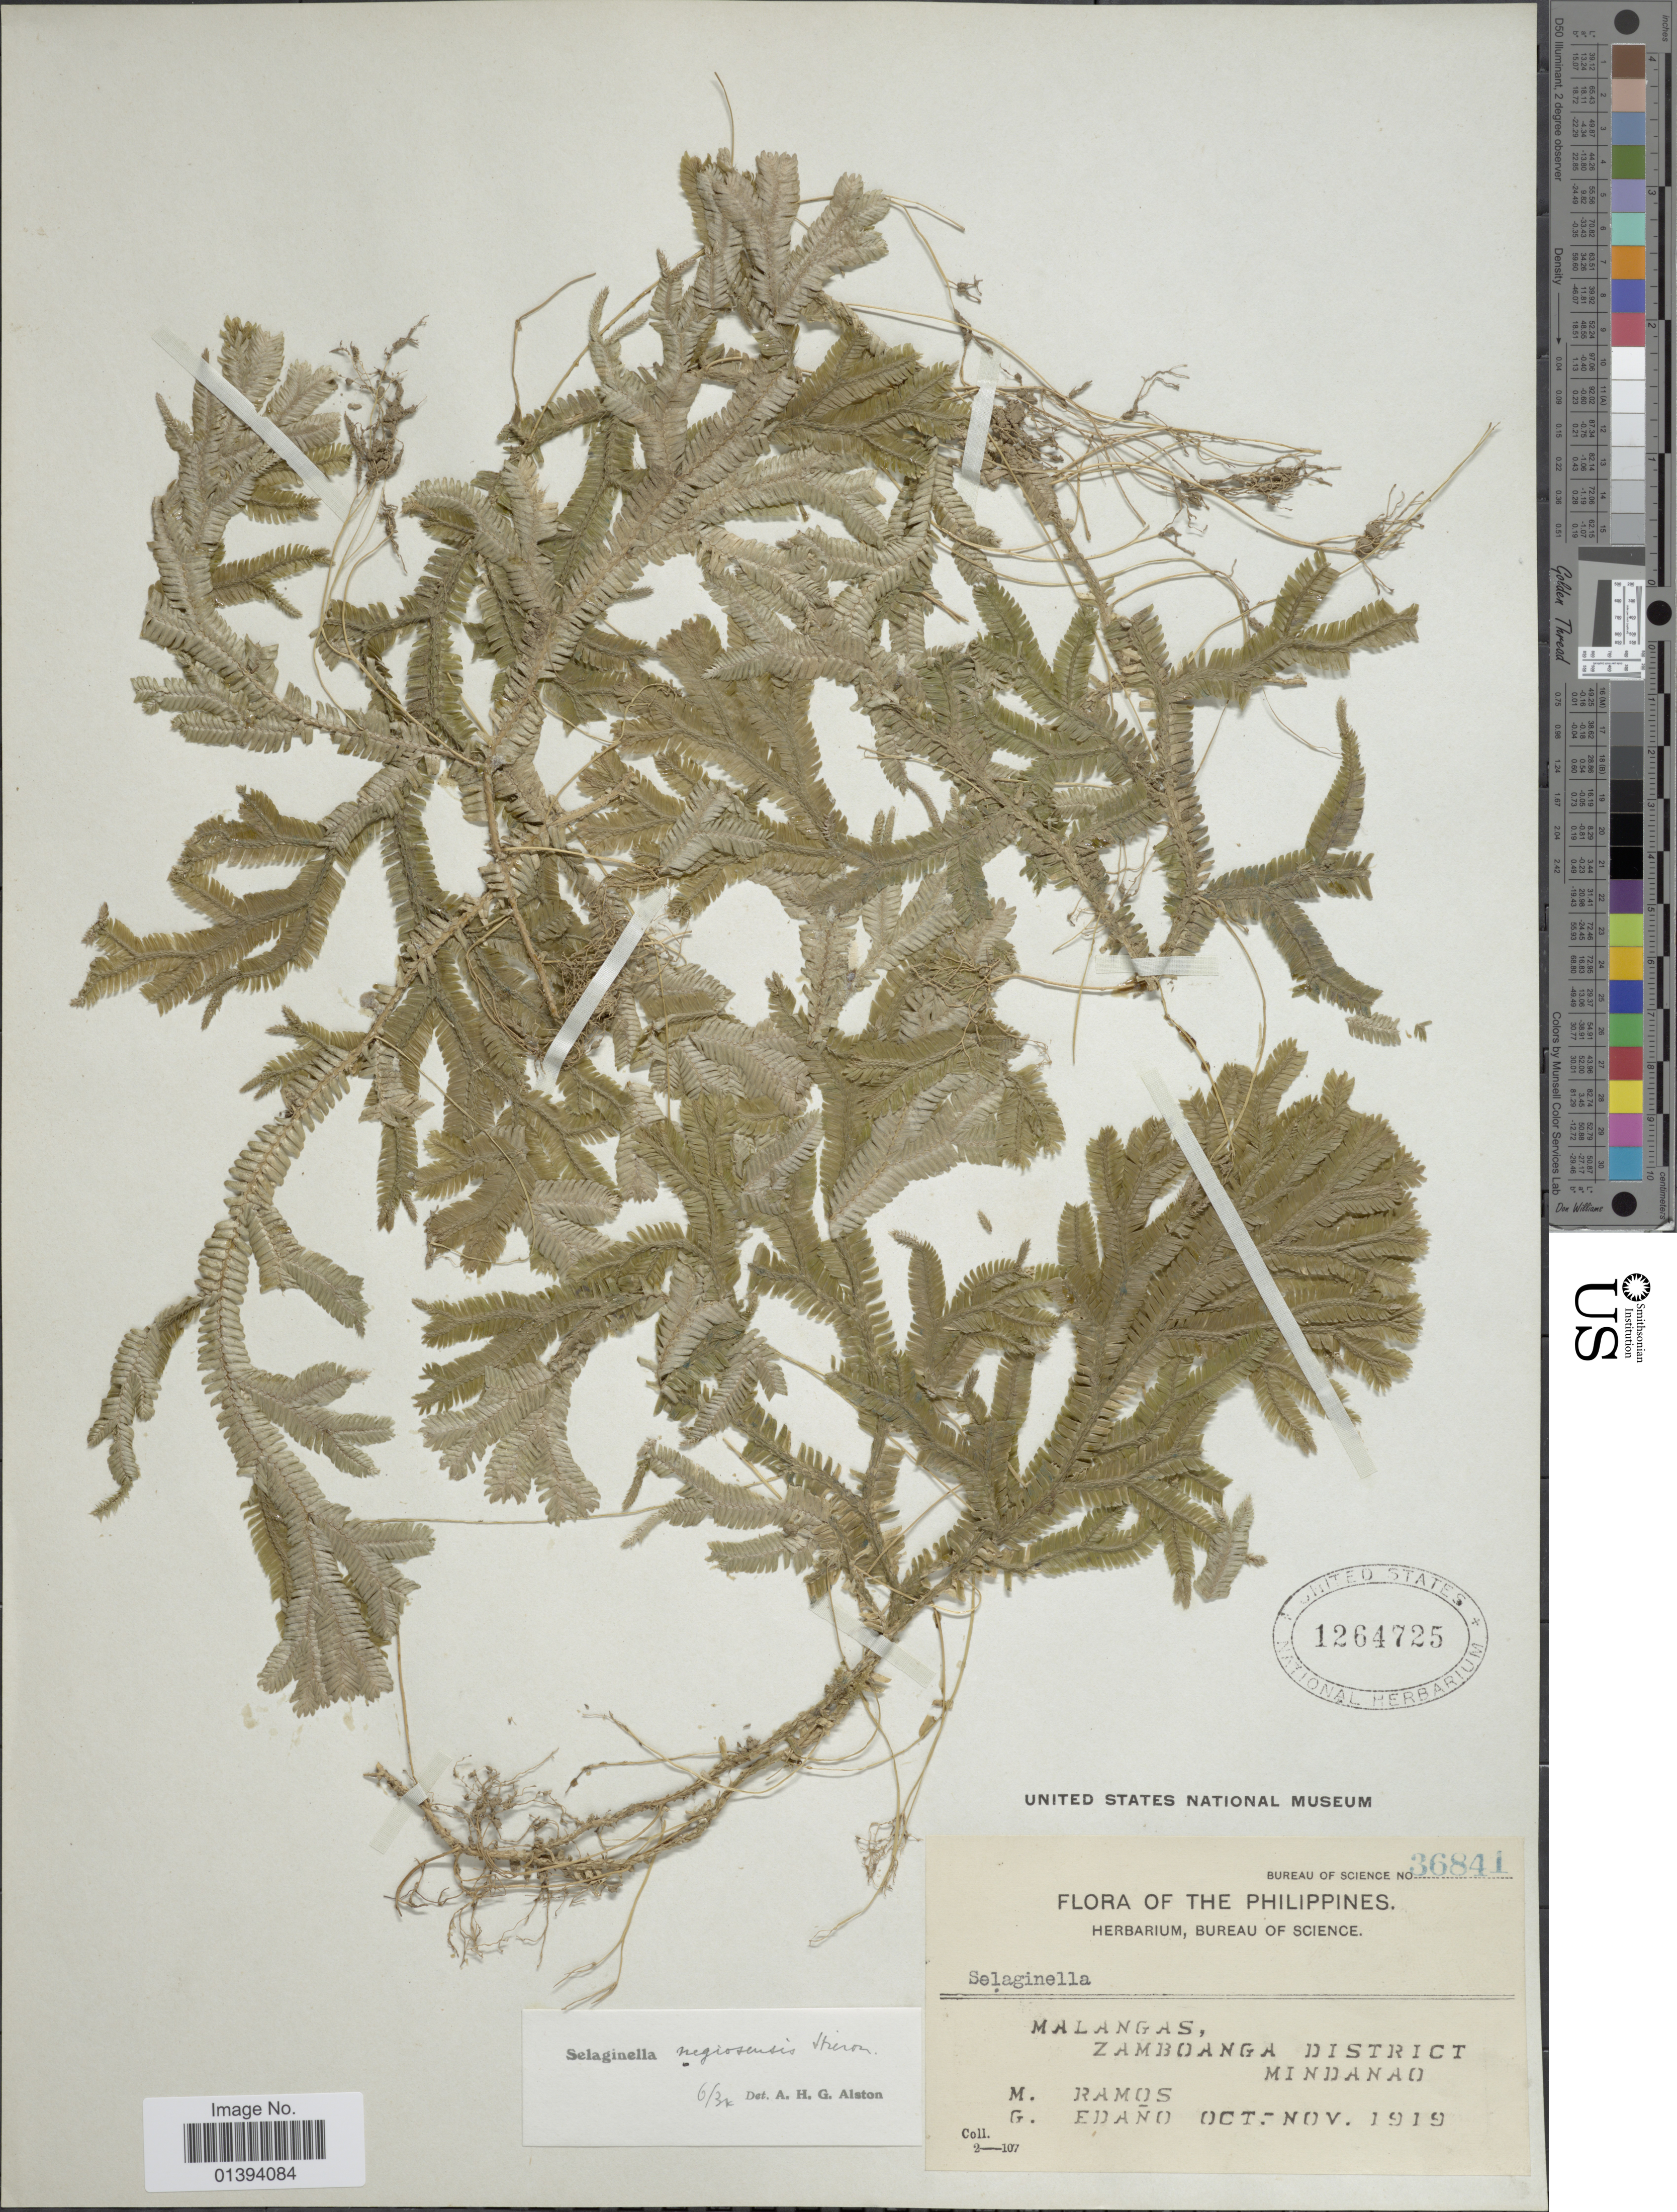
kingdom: Plantae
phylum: Tracheophyta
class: Lycopodiopsida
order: Selaginellales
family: Selaginellaceae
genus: Selaginella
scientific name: Selaginella negrosensis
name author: Hieron. in Elmer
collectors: M. Ramos & G. Edaño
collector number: Bureau of Science 36841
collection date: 1919-10/1919-11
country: Philippines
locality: Malangas, Zamboanga District, Mindanao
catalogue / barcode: US 1264725